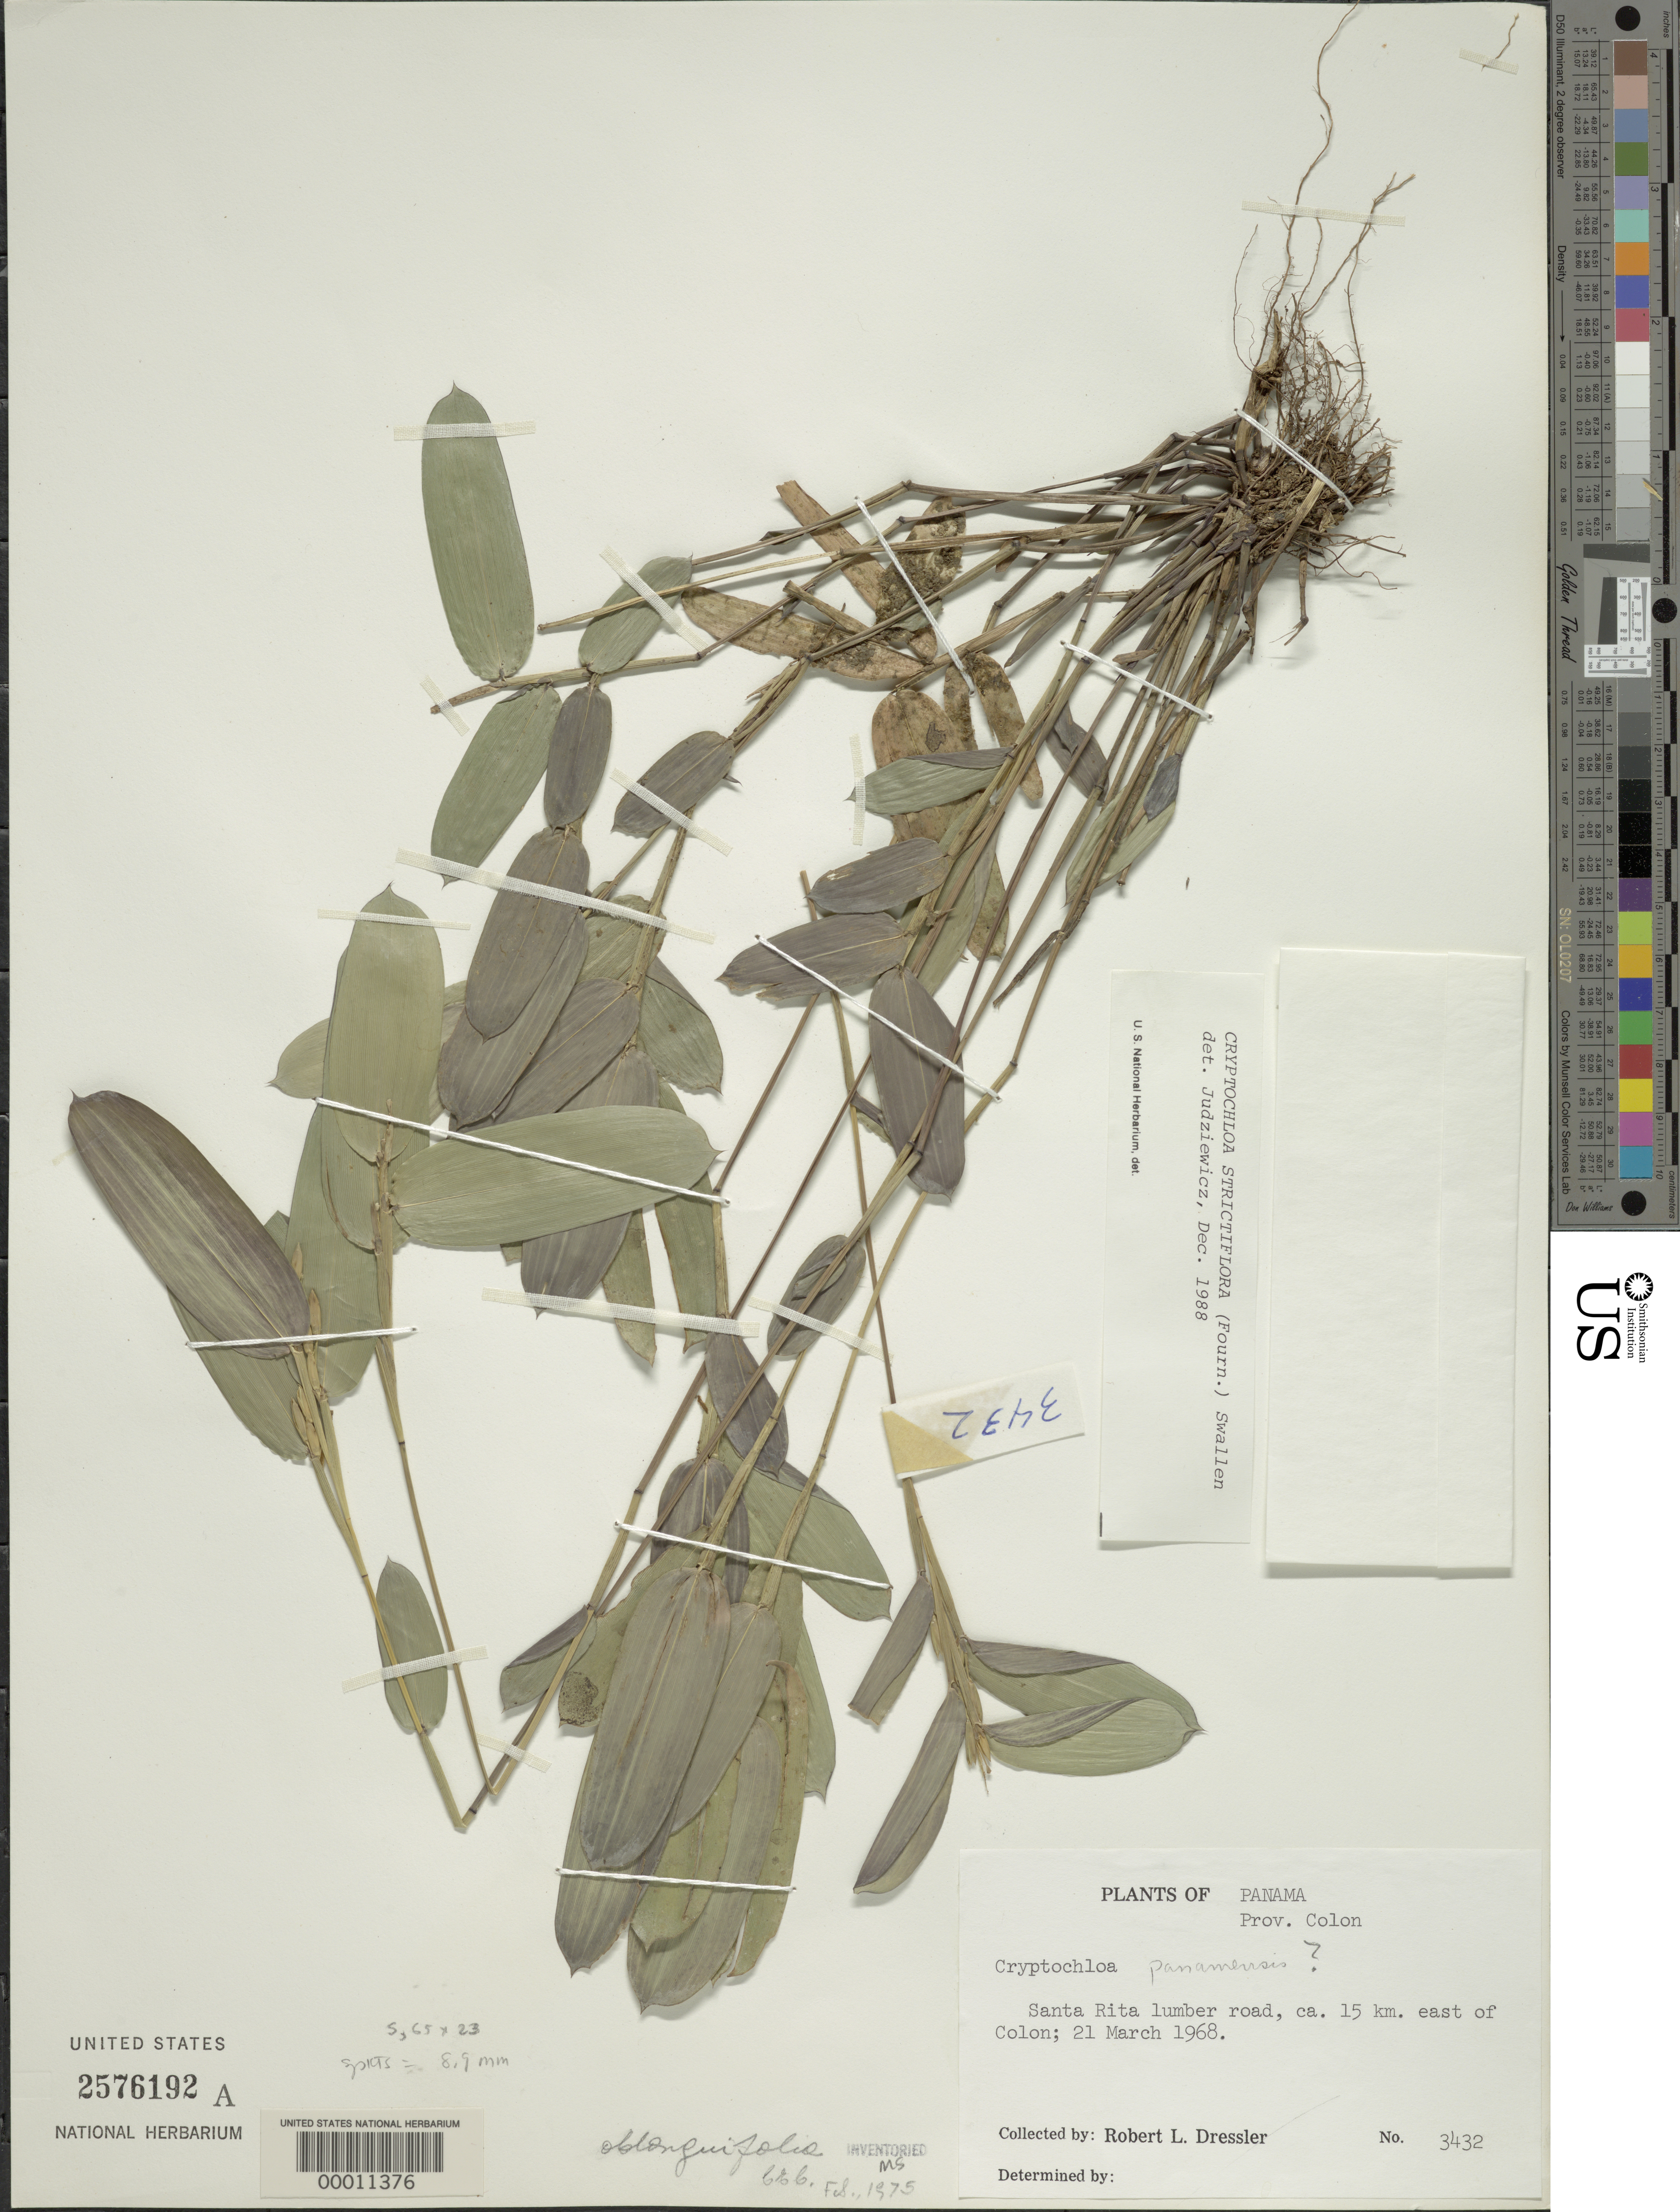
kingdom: Plantae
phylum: Tracheophyta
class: Liliopsida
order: Poales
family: Poaceae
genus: Cryptochloa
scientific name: Cryptochloa sp.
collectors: R. Dressler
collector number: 3432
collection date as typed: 21 Mar 1968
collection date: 1968-03-21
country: Panama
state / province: Colón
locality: Santa Rita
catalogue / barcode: US 2576192A